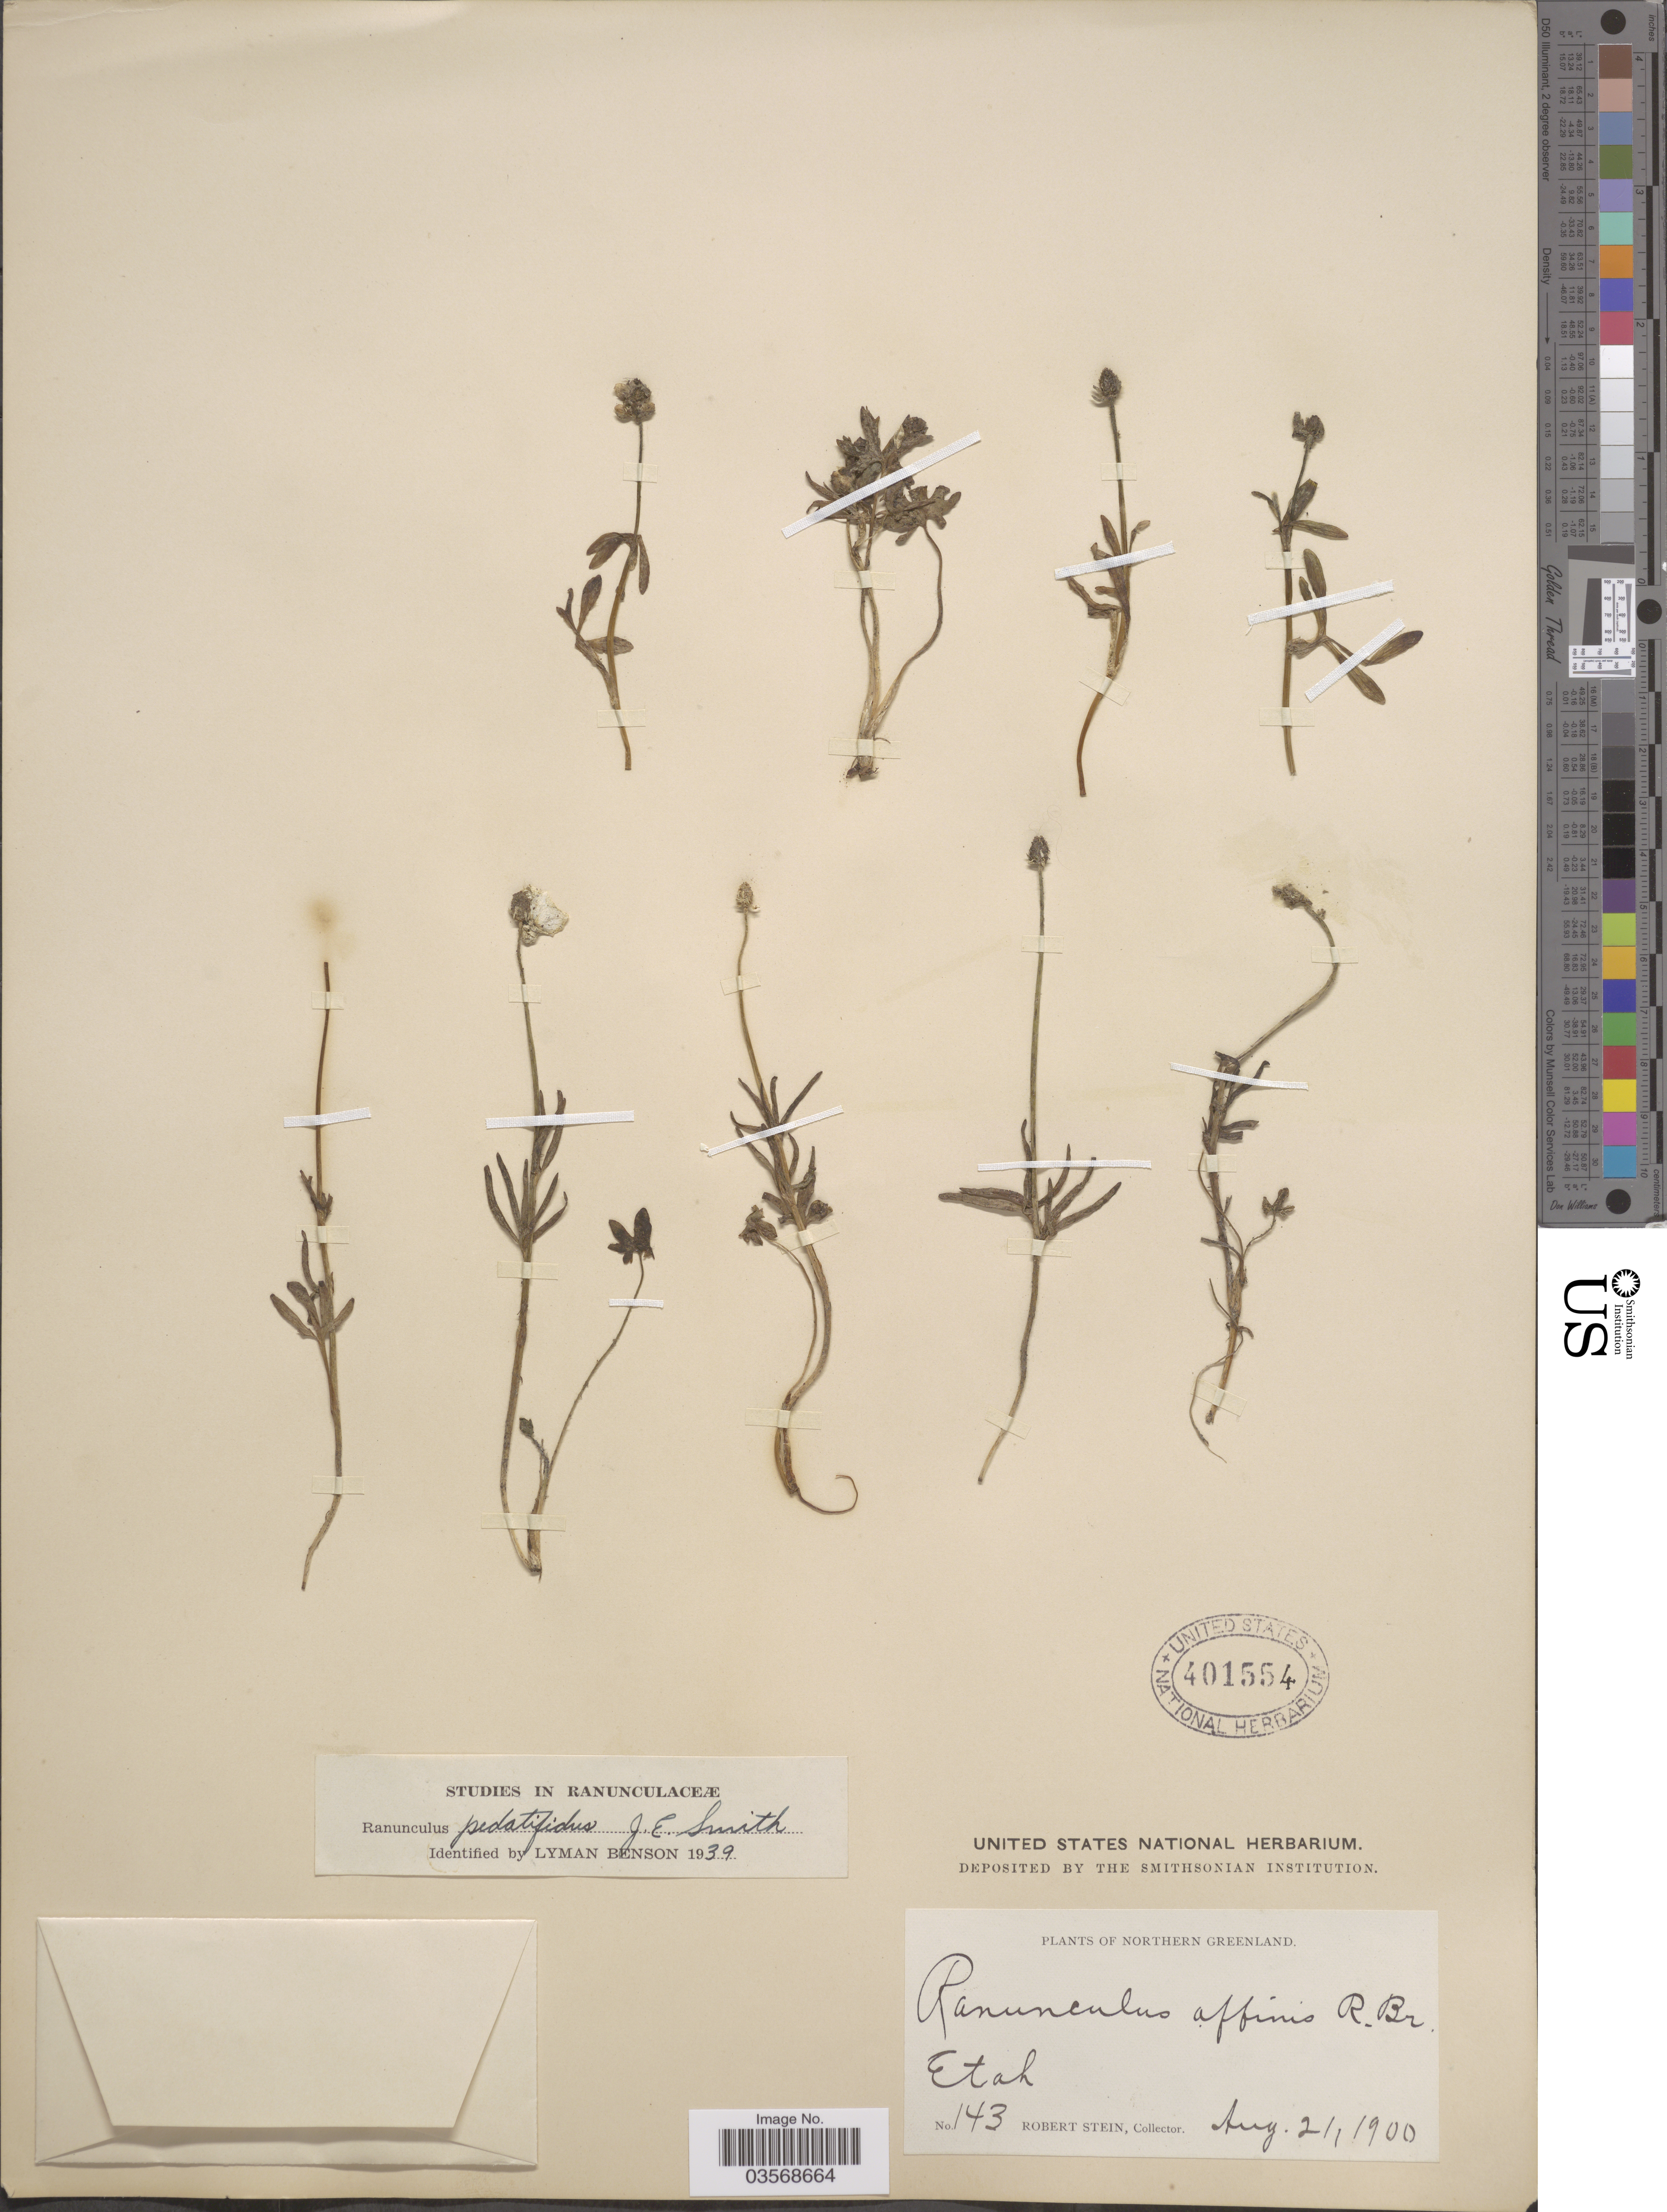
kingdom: Plantae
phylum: Tracheophyta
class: Magnoliopsida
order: Ranunculales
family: Ranunculaceae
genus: Ranunculus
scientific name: Ranunculus pedatifidus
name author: Sm.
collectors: R. Stein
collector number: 143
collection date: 1900-08-21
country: Greenland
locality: Northern Greenland. Etah.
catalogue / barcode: US 401554